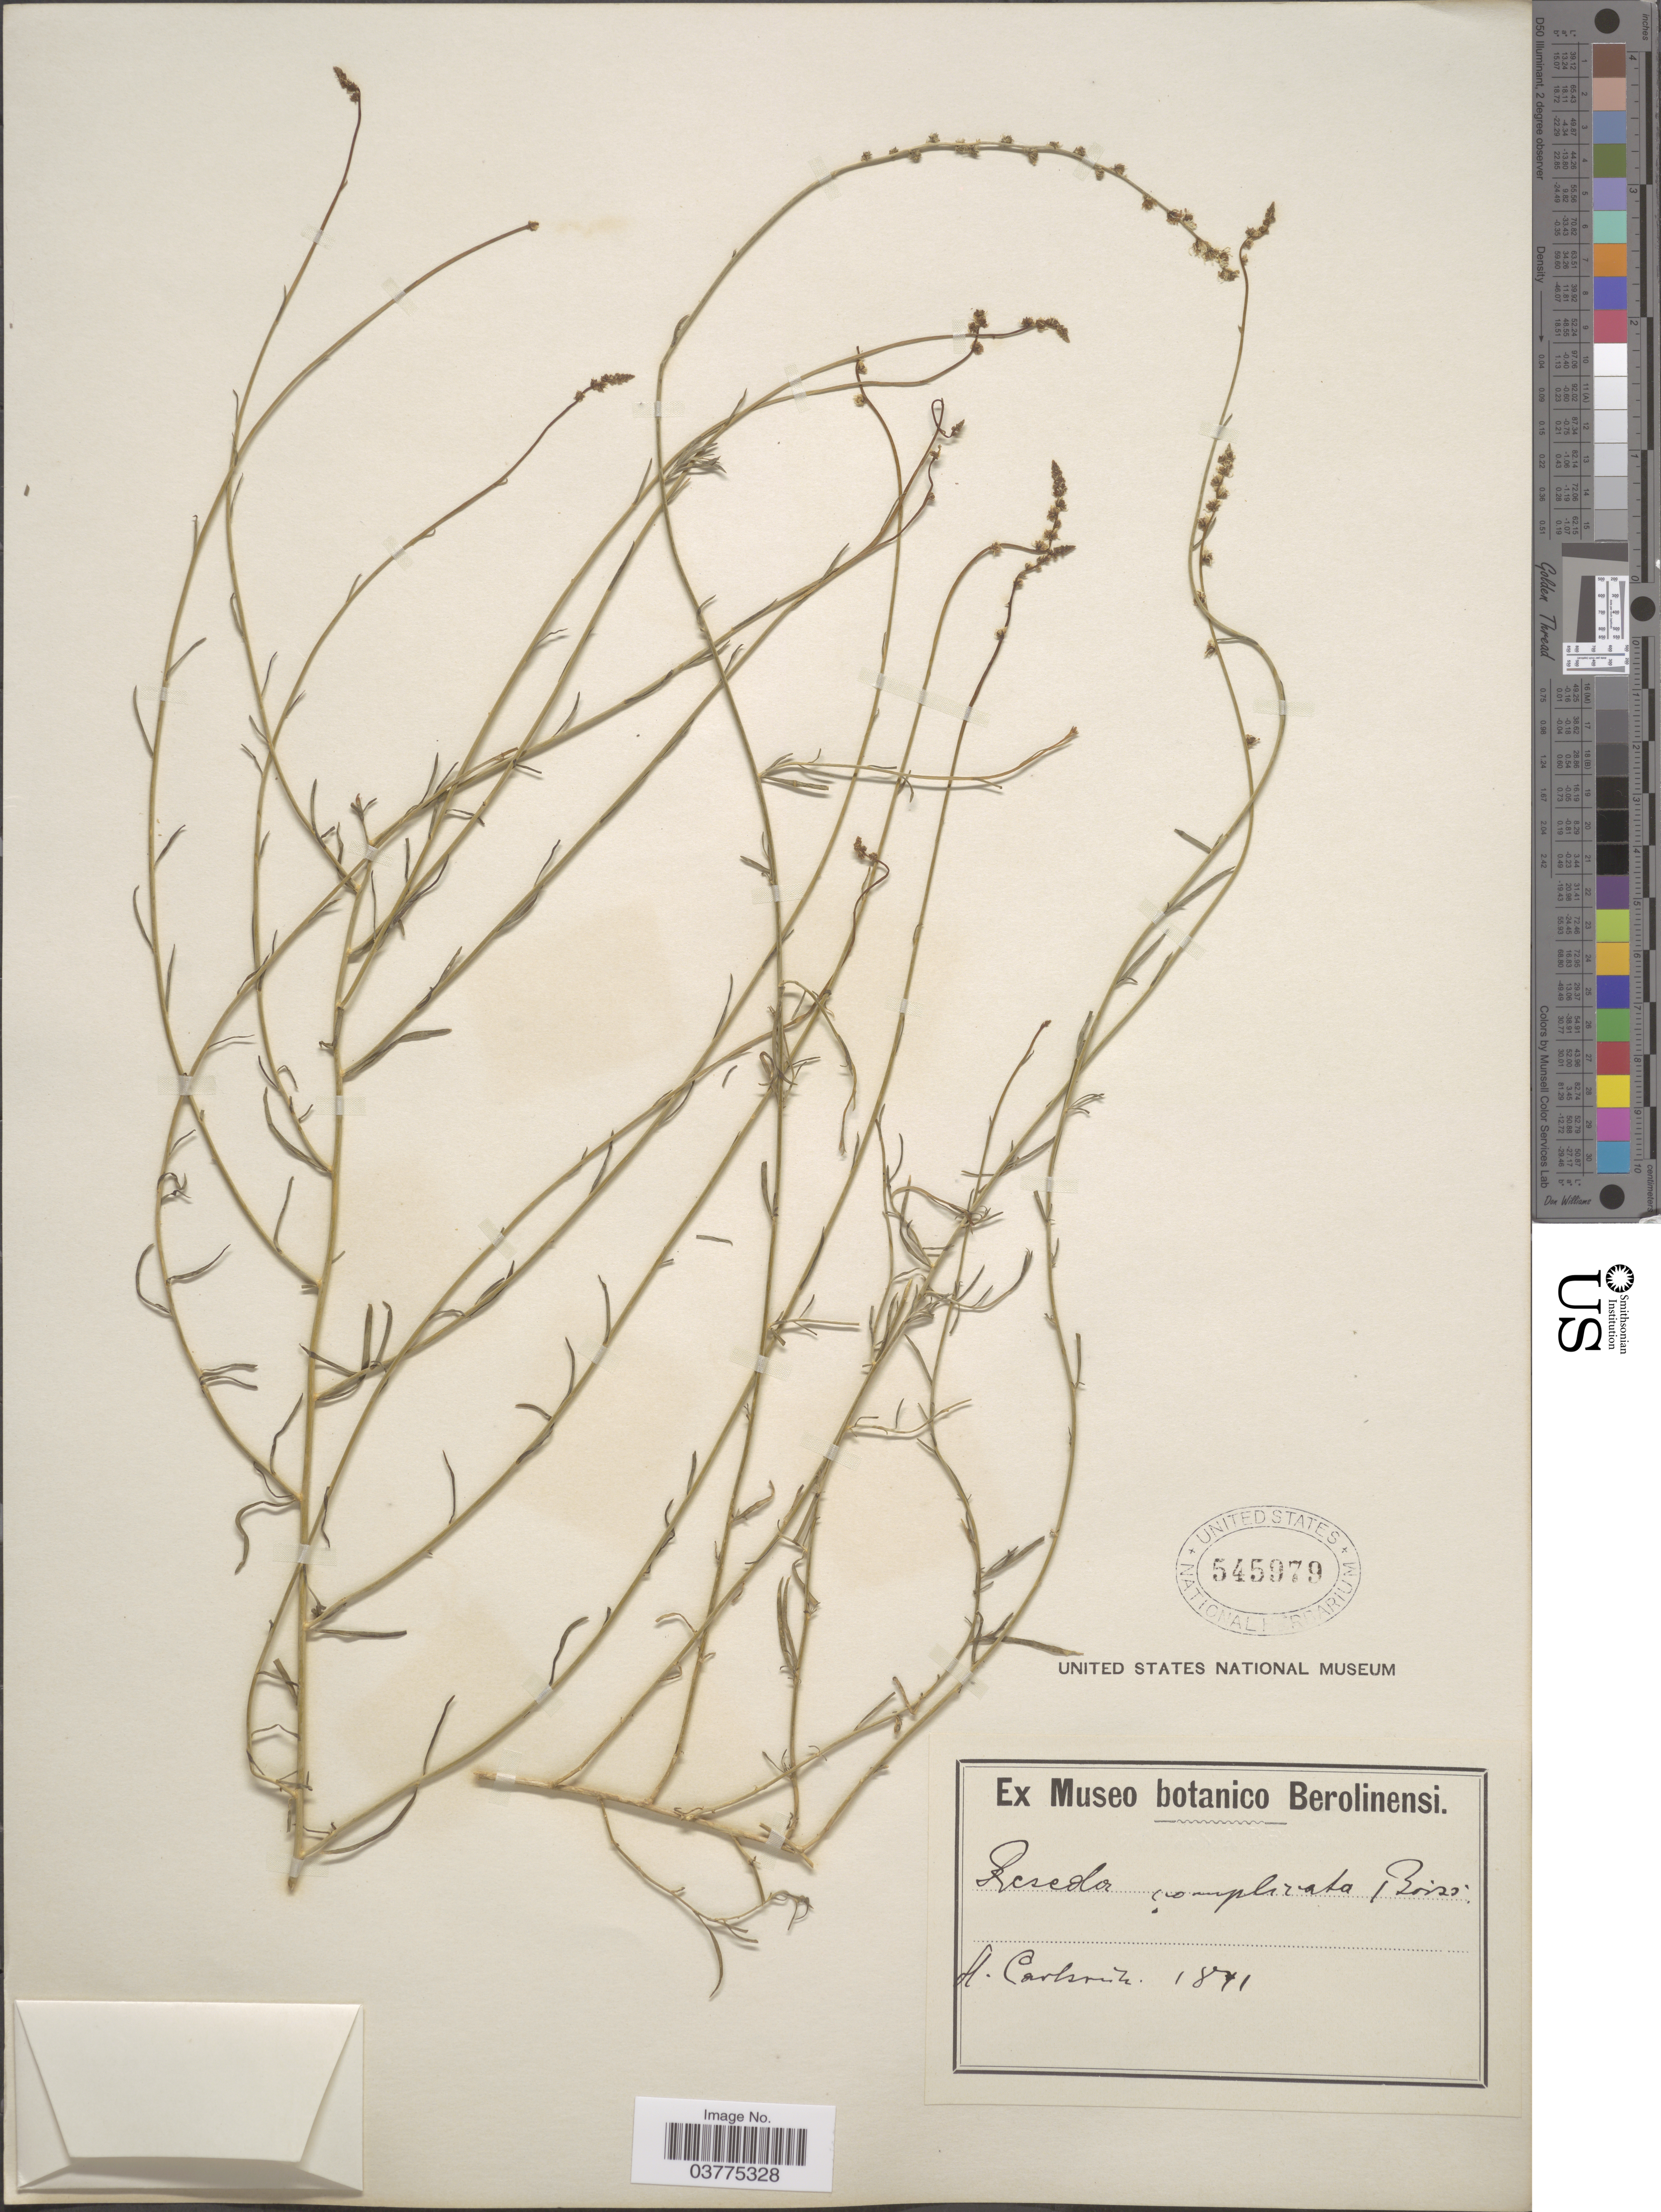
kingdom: Plantae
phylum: Tracheophyta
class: Magnoliopsida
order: Brassicales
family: Resedaceae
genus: Reseda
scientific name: Reseda complicata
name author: Bory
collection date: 1871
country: Germany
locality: H. Carlsrühe.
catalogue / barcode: US 545979